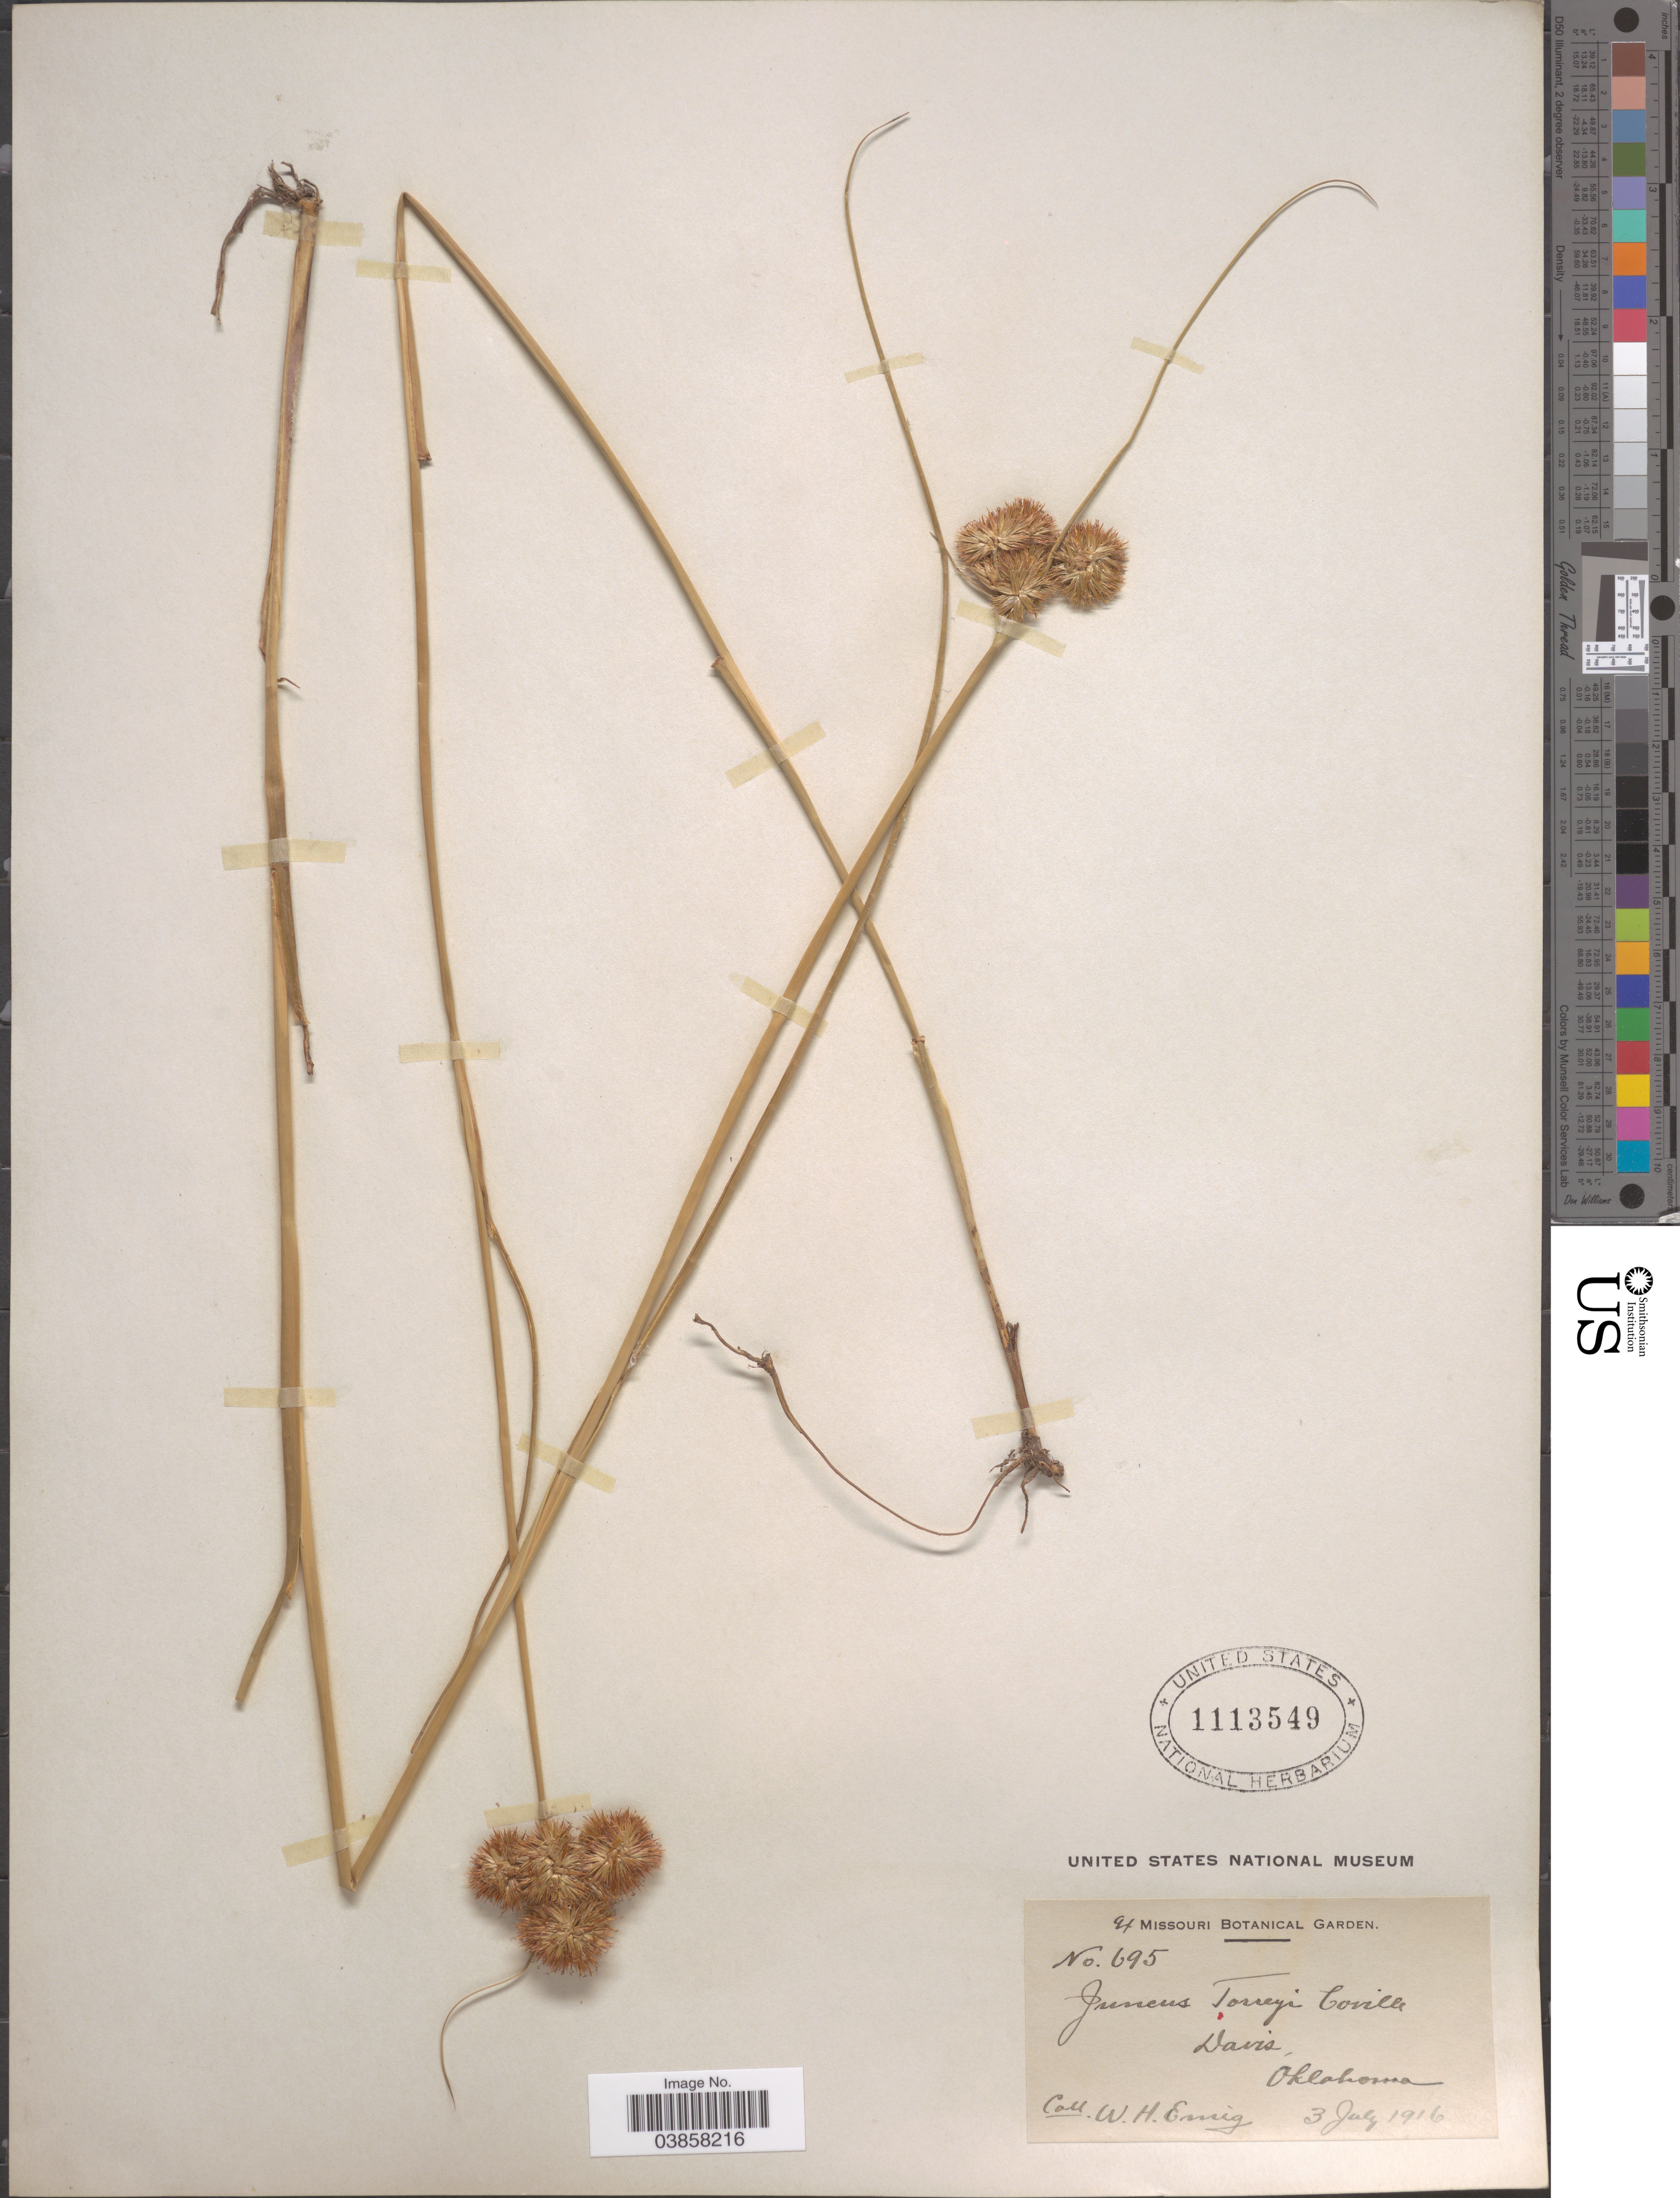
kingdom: Plantae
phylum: Tracheophyta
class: Liliopsida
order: Poales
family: Juncaceae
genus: Juncus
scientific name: Juncus torreyi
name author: Coville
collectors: W. H. Emig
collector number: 695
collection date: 1916-07-03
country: United States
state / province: Oklahoma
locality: Davis.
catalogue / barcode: US 1113549